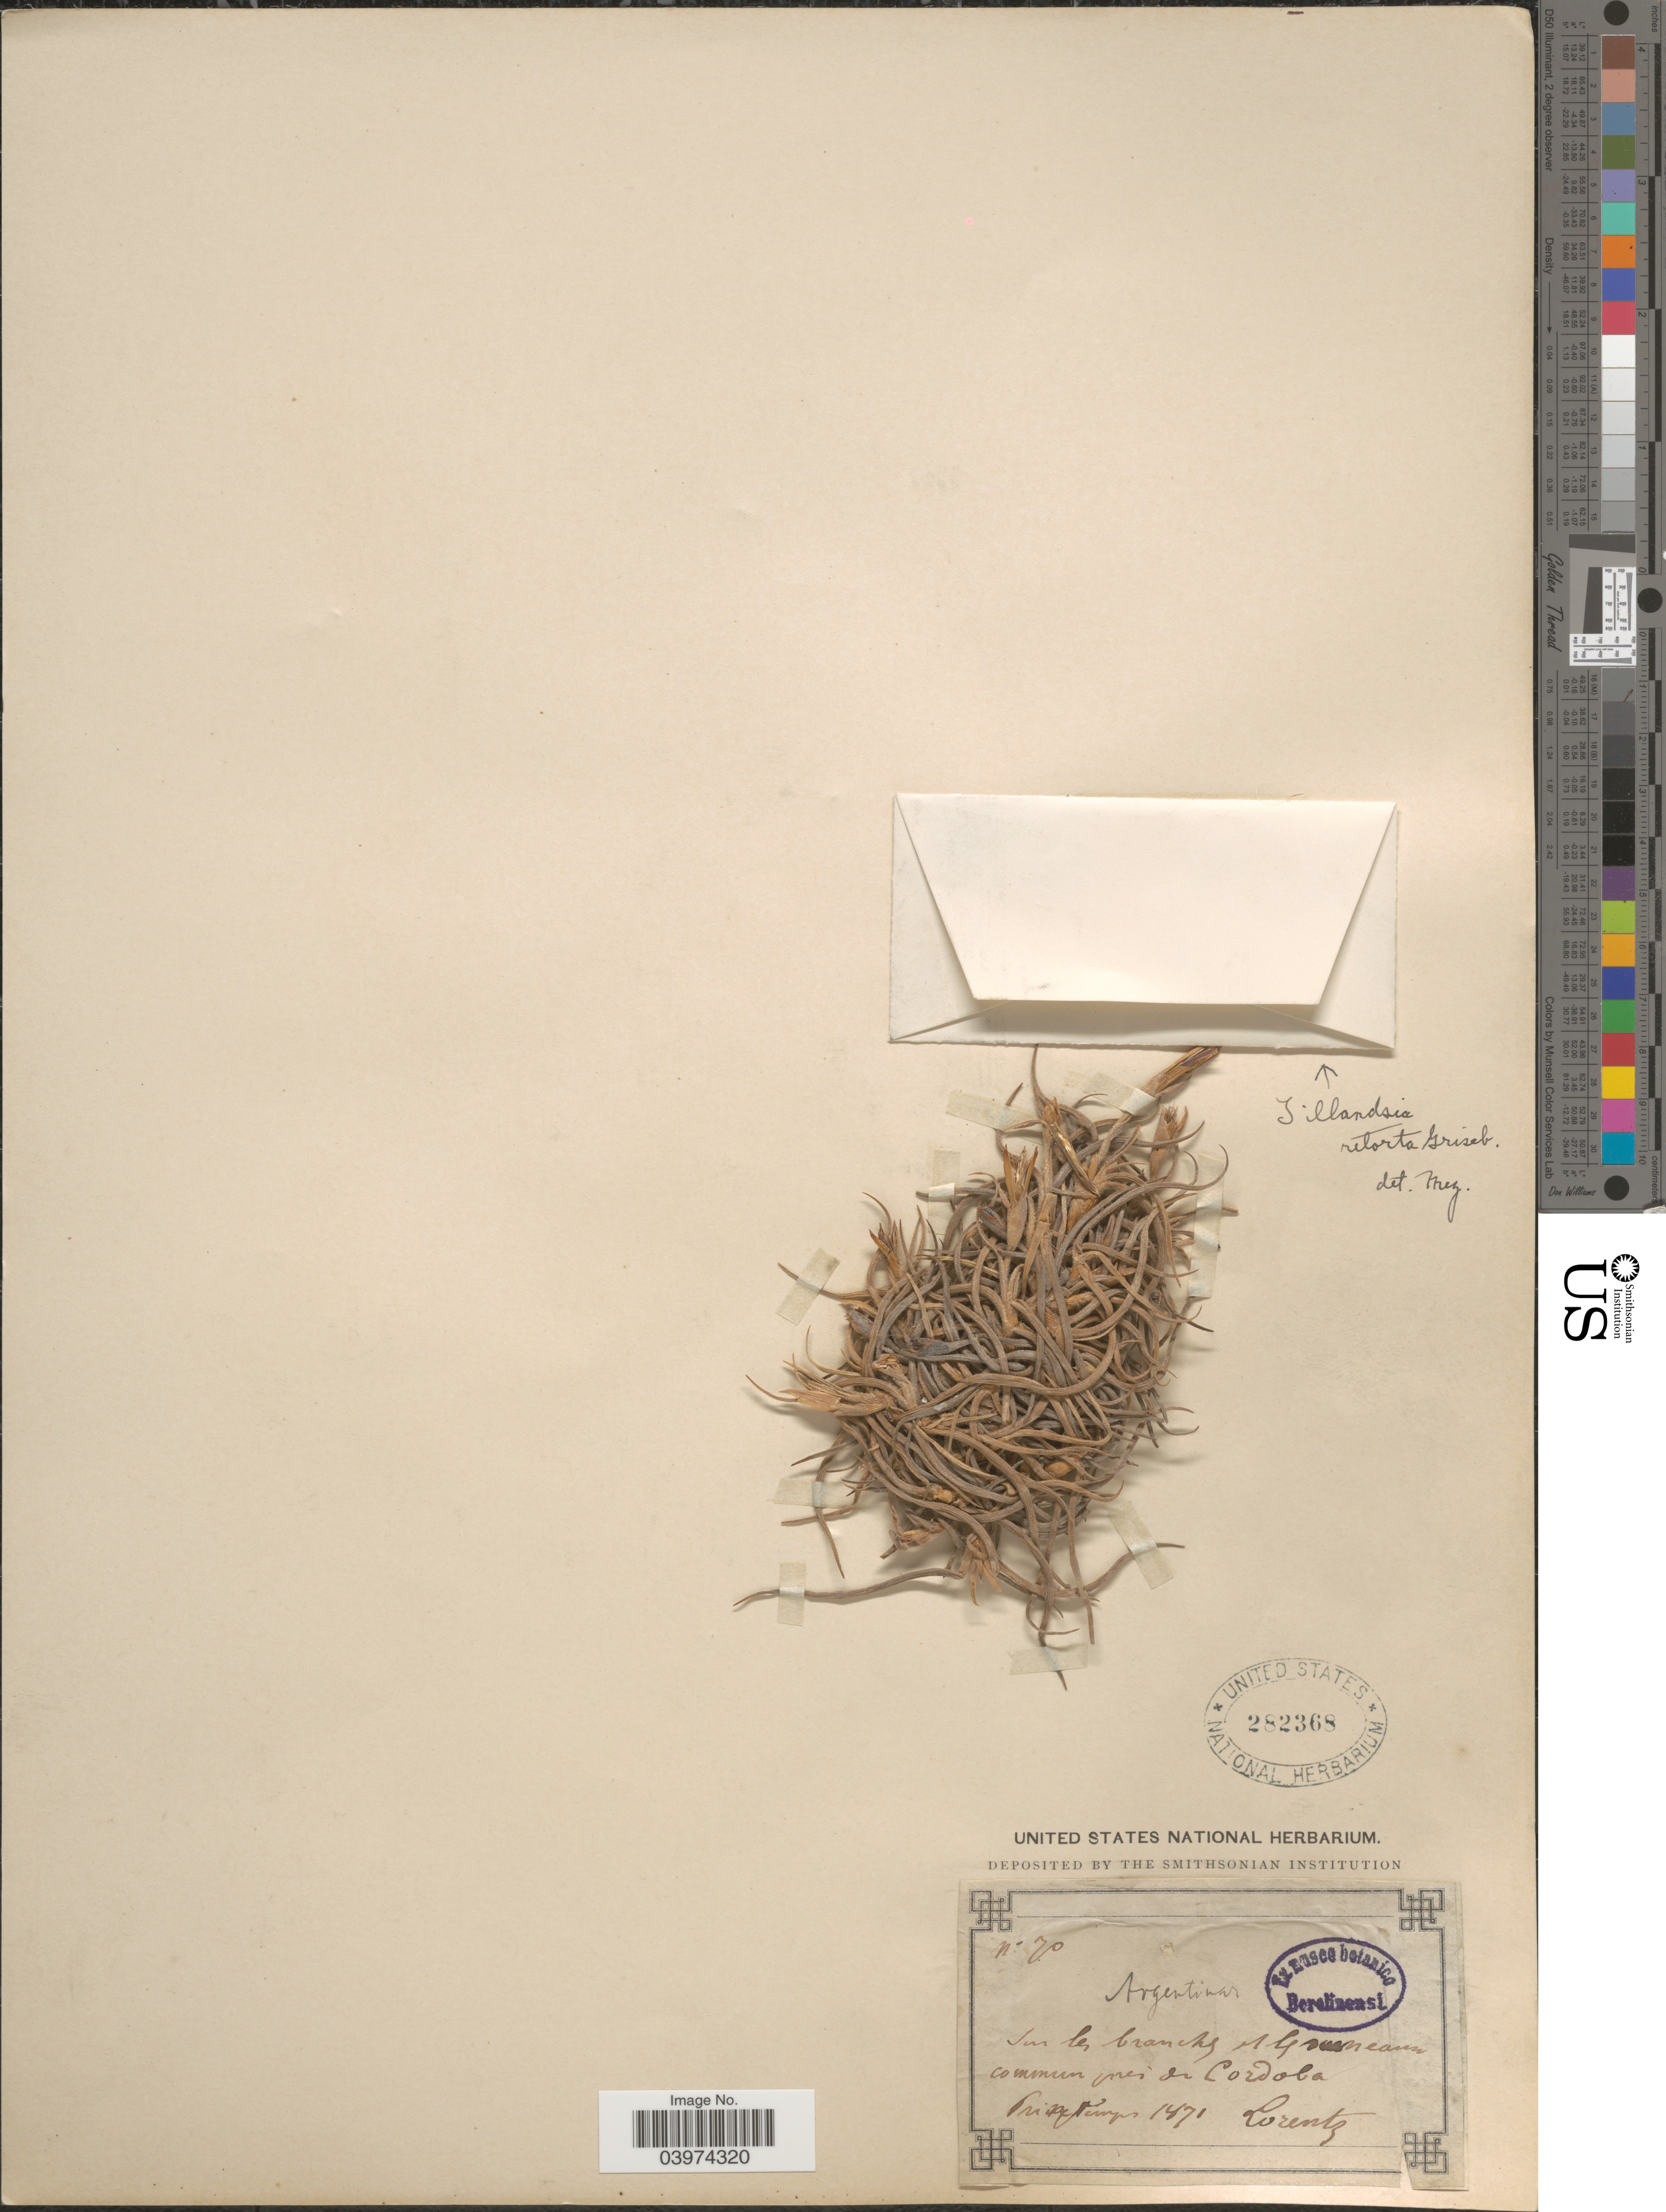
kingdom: Plantae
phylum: Tracheophyta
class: Liliopsida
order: Poales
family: Bromeliaceae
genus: Tillandsia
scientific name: Tillandsia retorta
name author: Griseb.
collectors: -. Lorentz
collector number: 70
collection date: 1871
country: Argentina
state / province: Cordoba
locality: Sur les branches el [illegible text] commun près du Cordoba.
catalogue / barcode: US 282368